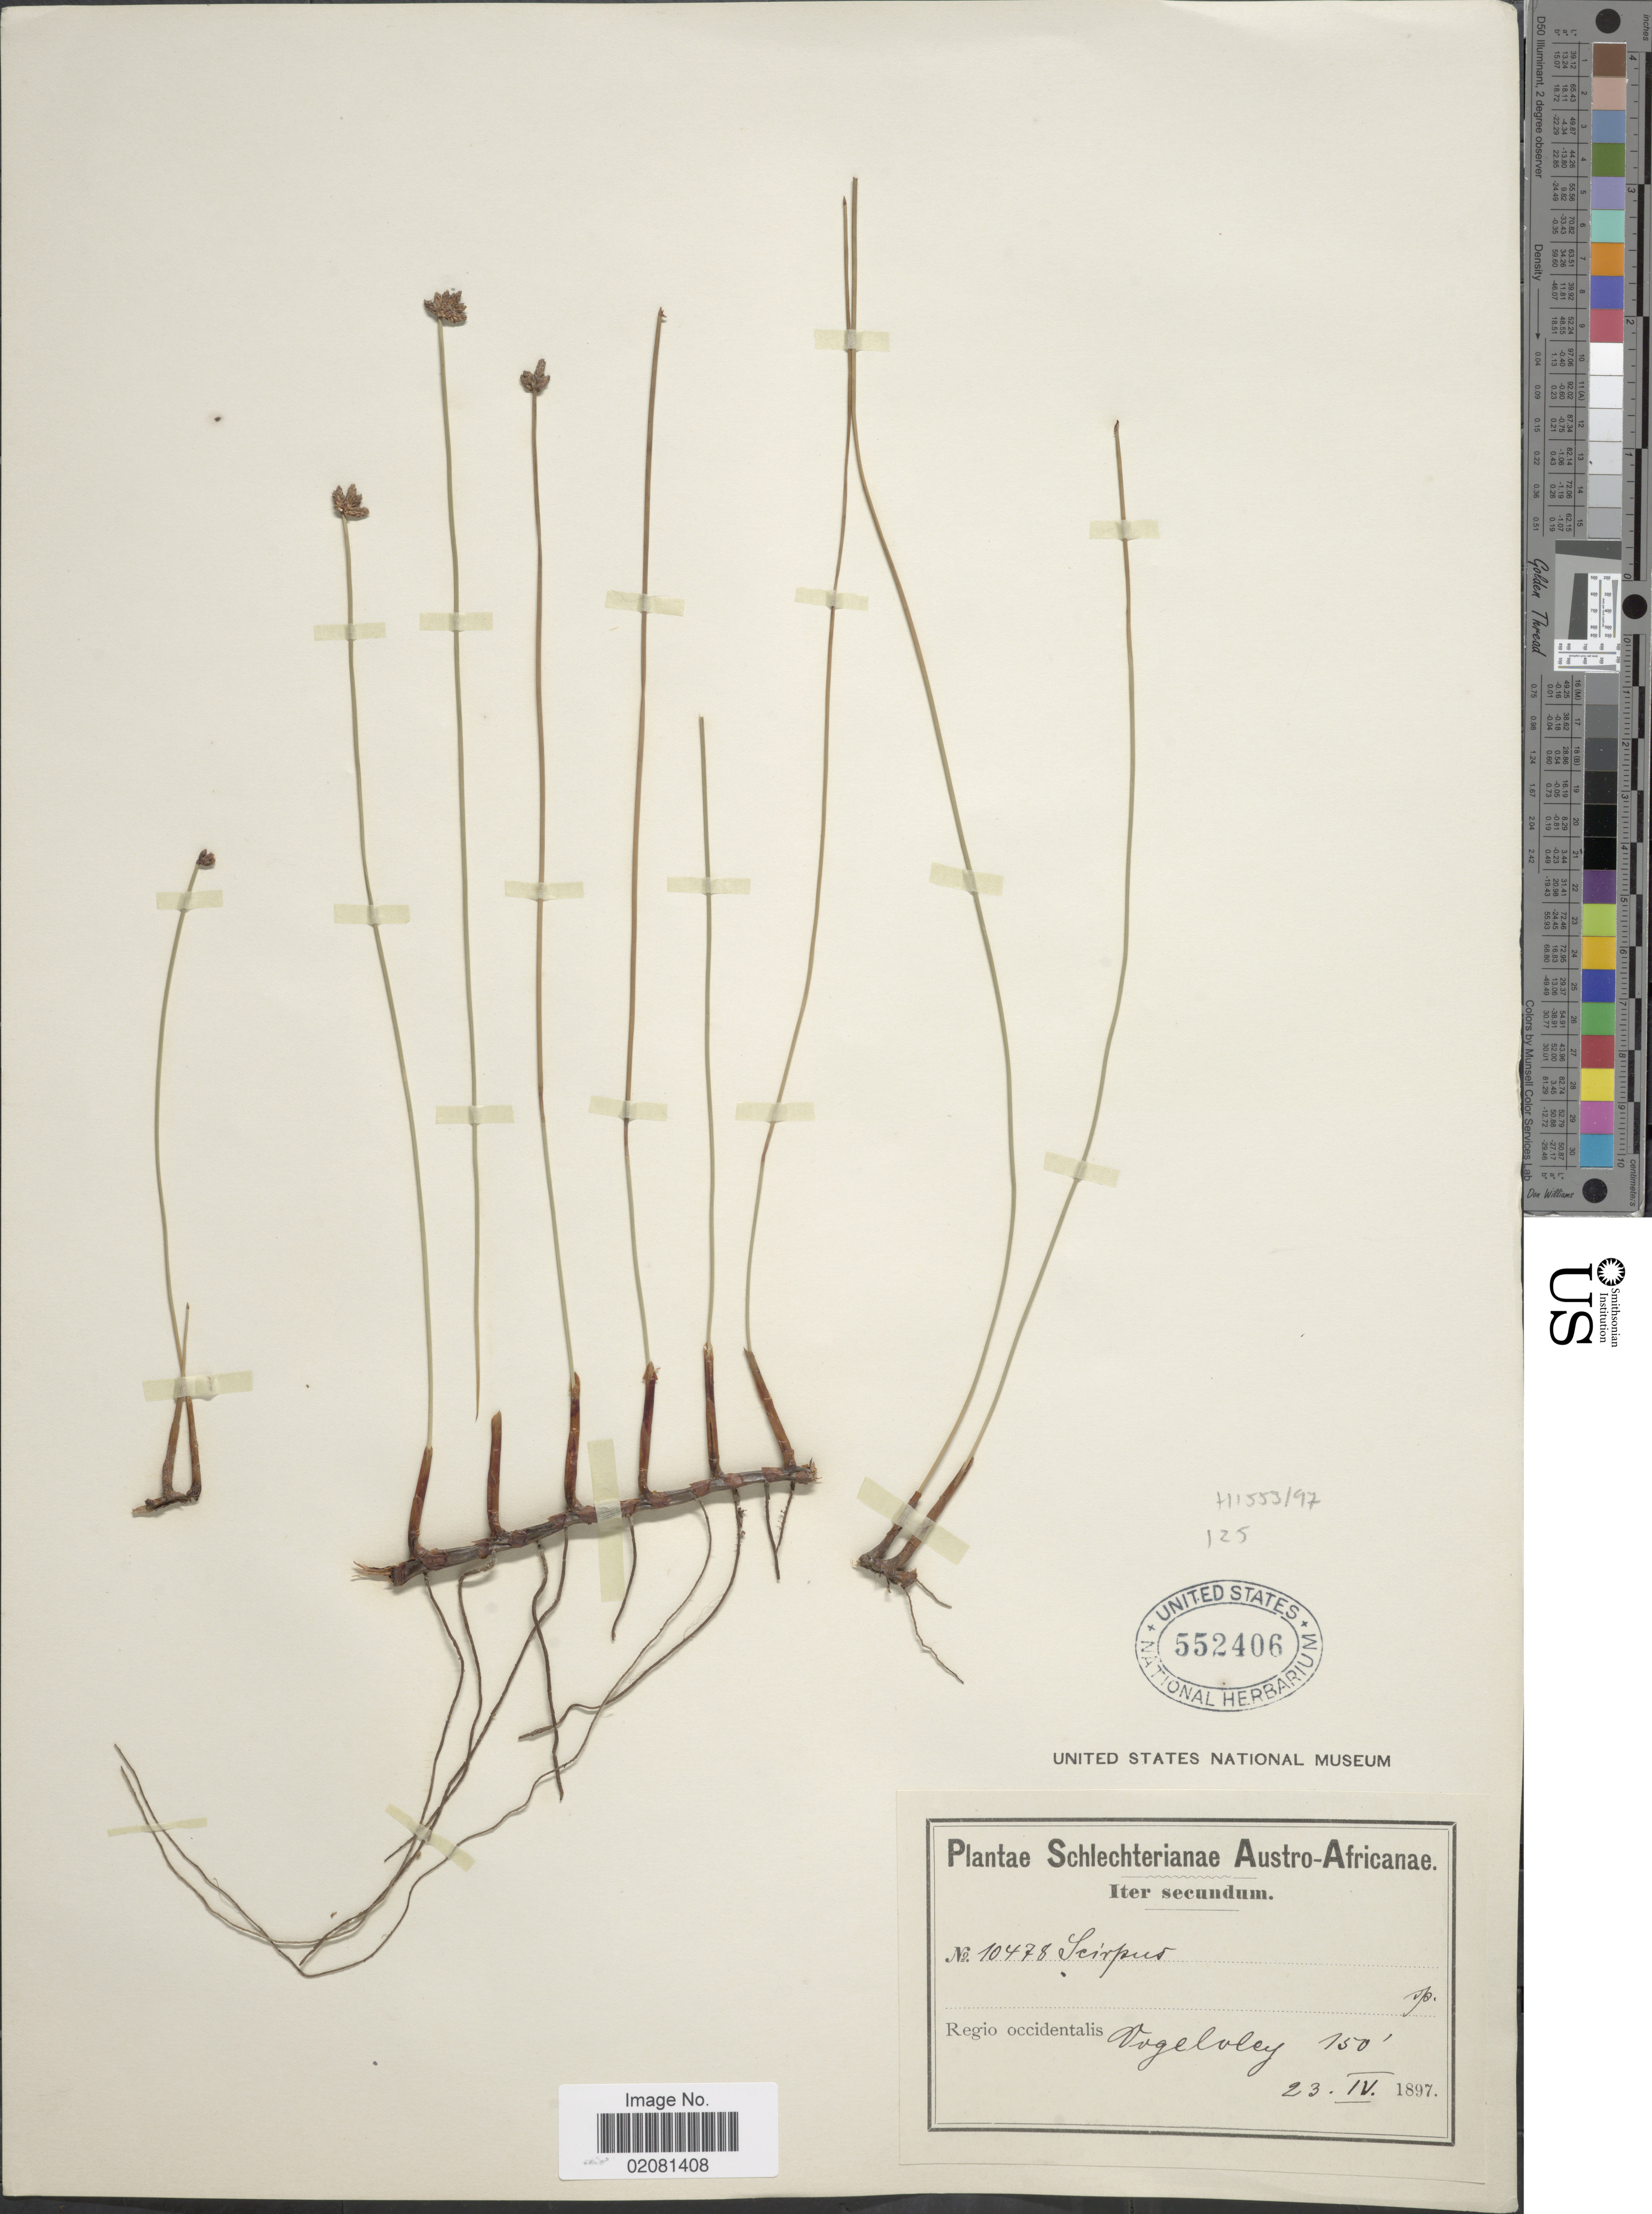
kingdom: Plantae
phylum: Tracheophyta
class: Liliopsida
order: Poales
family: Cyperaceae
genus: Ficinia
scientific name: Ficinia repens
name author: Kunth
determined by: Strong, Mark T., (BOT), Smithsonian Institution - National Museum of Natural History (UNITED STATES)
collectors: Schlechter, --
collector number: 10478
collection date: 1897-04-23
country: South Africa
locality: Regio occidentalis. Vogelvley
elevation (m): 46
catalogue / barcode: US 552406